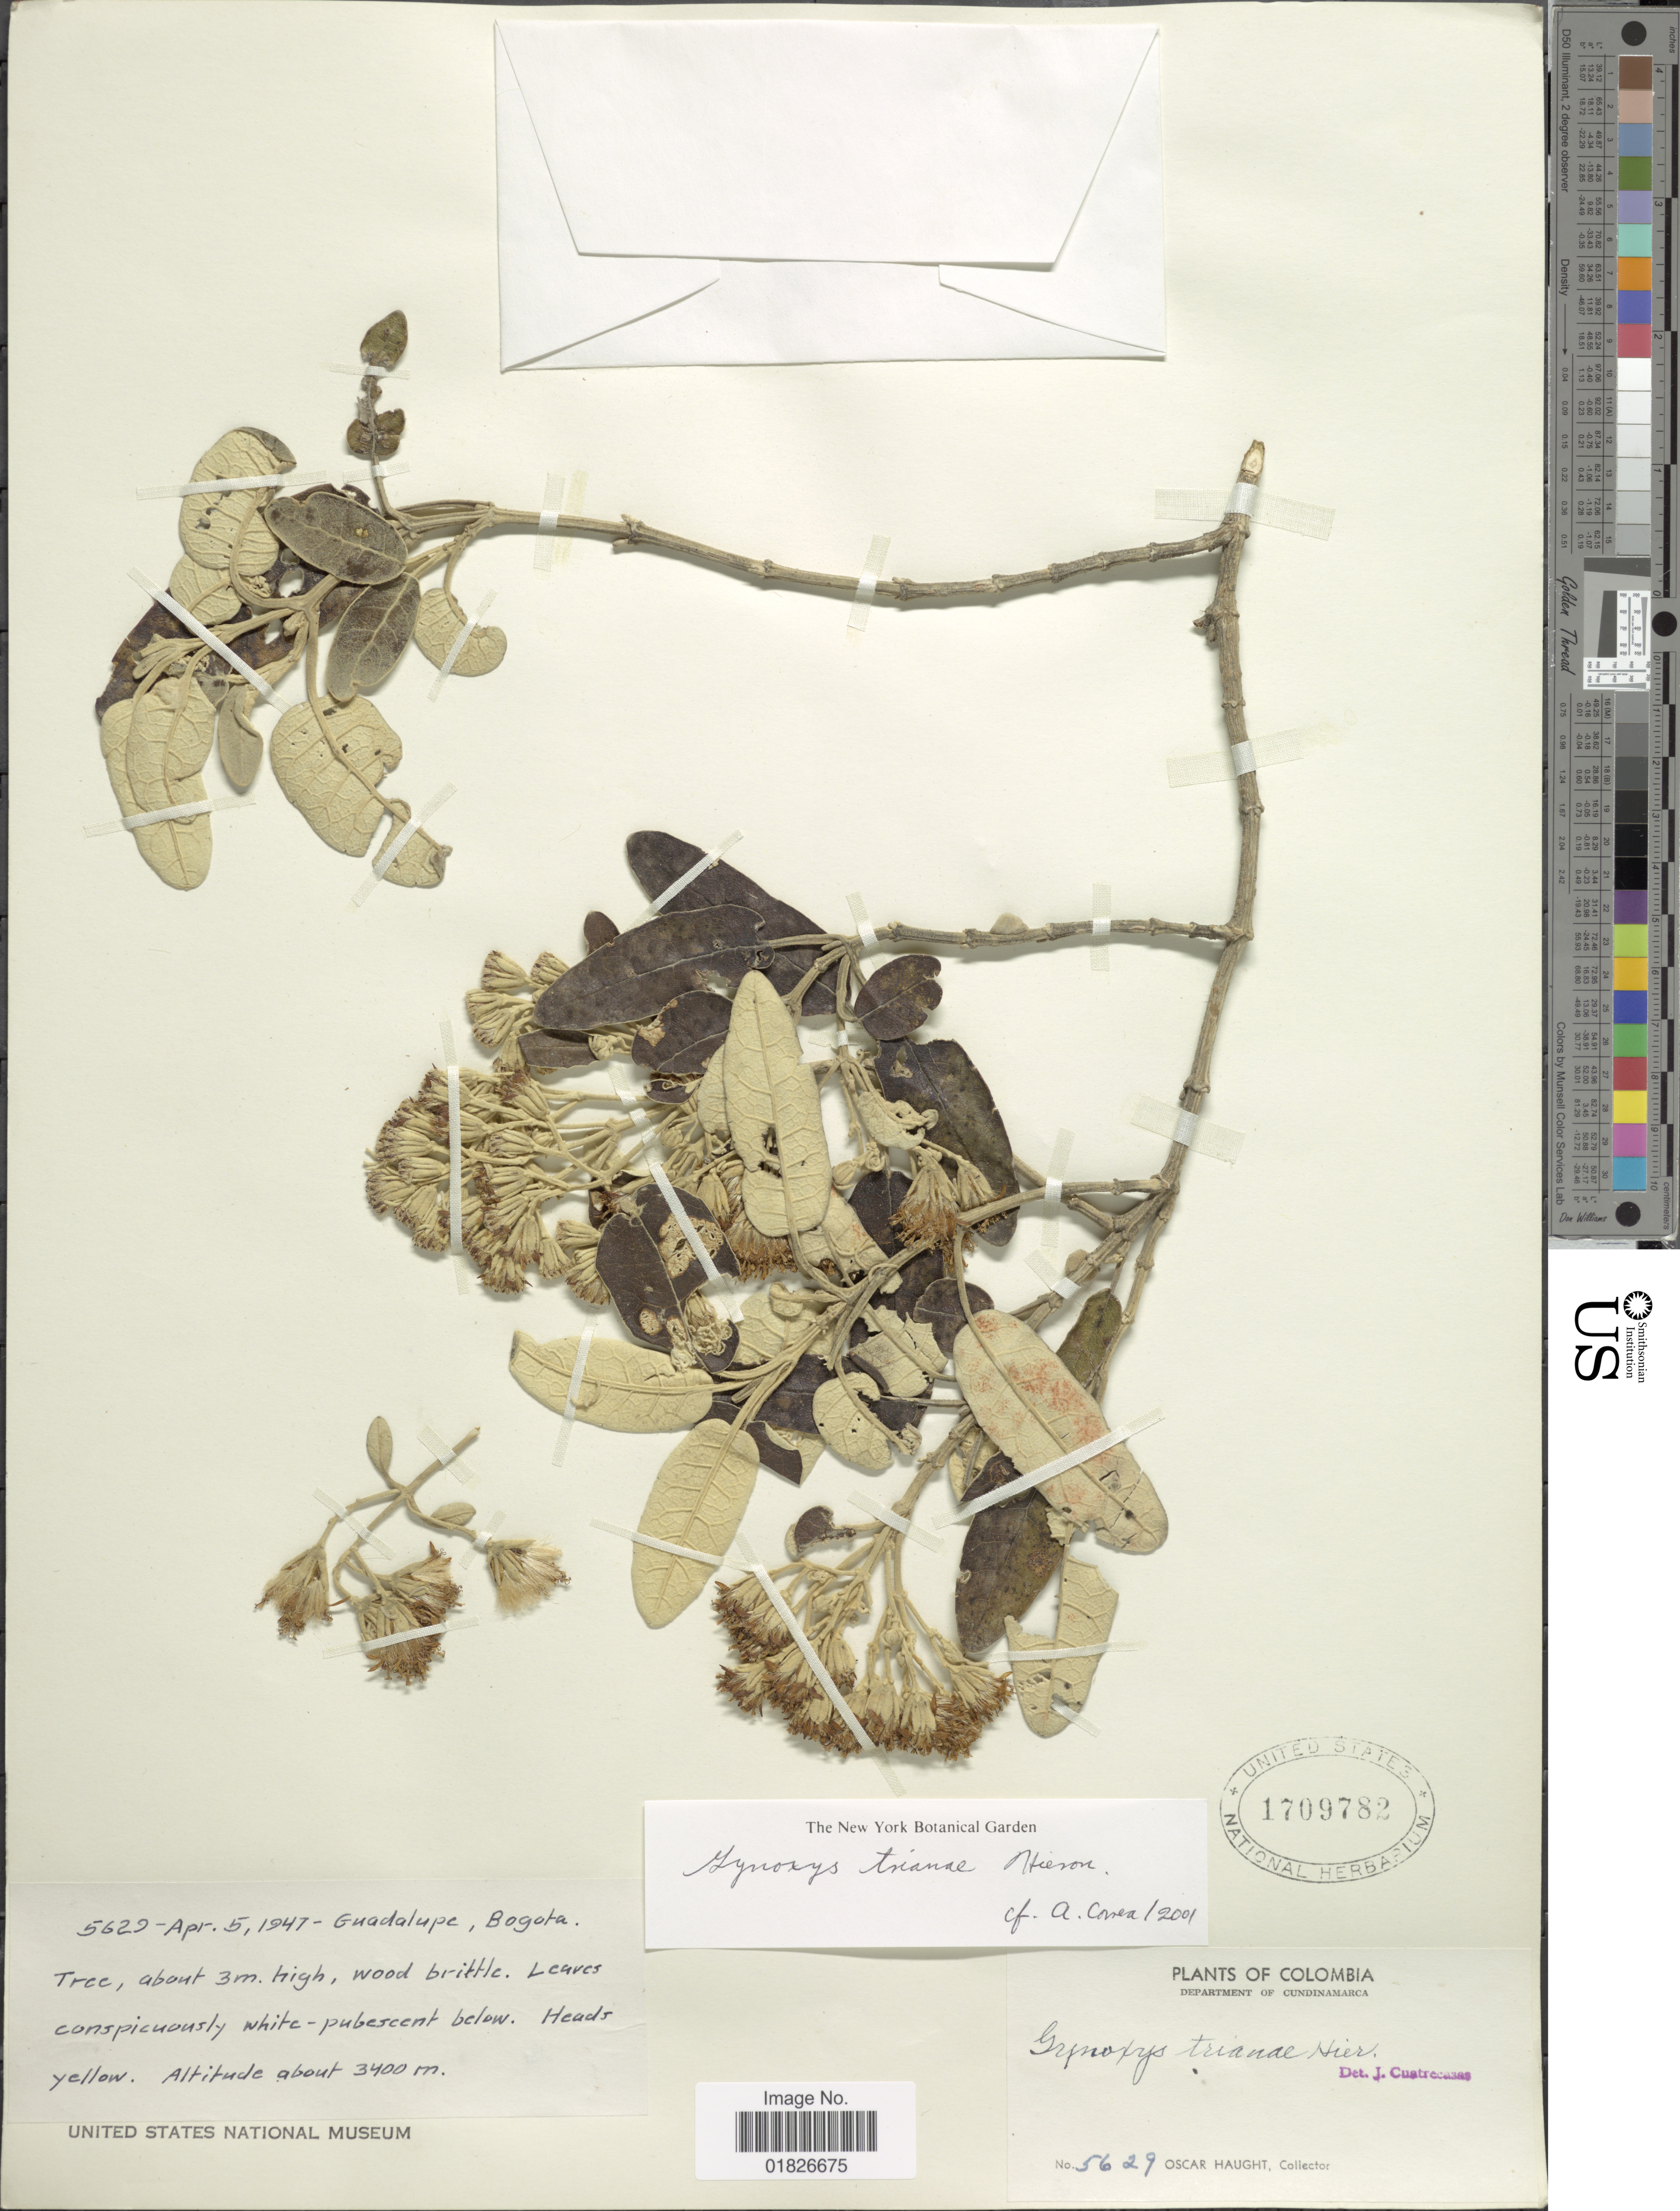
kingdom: Plantae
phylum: Tracheophyta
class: Magnoliopsida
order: Asterales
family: Asteraceae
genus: Gynoxys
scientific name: Gynoxys trianae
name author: Hieron.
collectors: O. Haught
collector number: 5629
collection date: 1947-04-05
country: Colombia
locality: Cundinamarca, Guadalupe, Bogota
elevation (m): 3400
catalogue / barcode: US 1709782